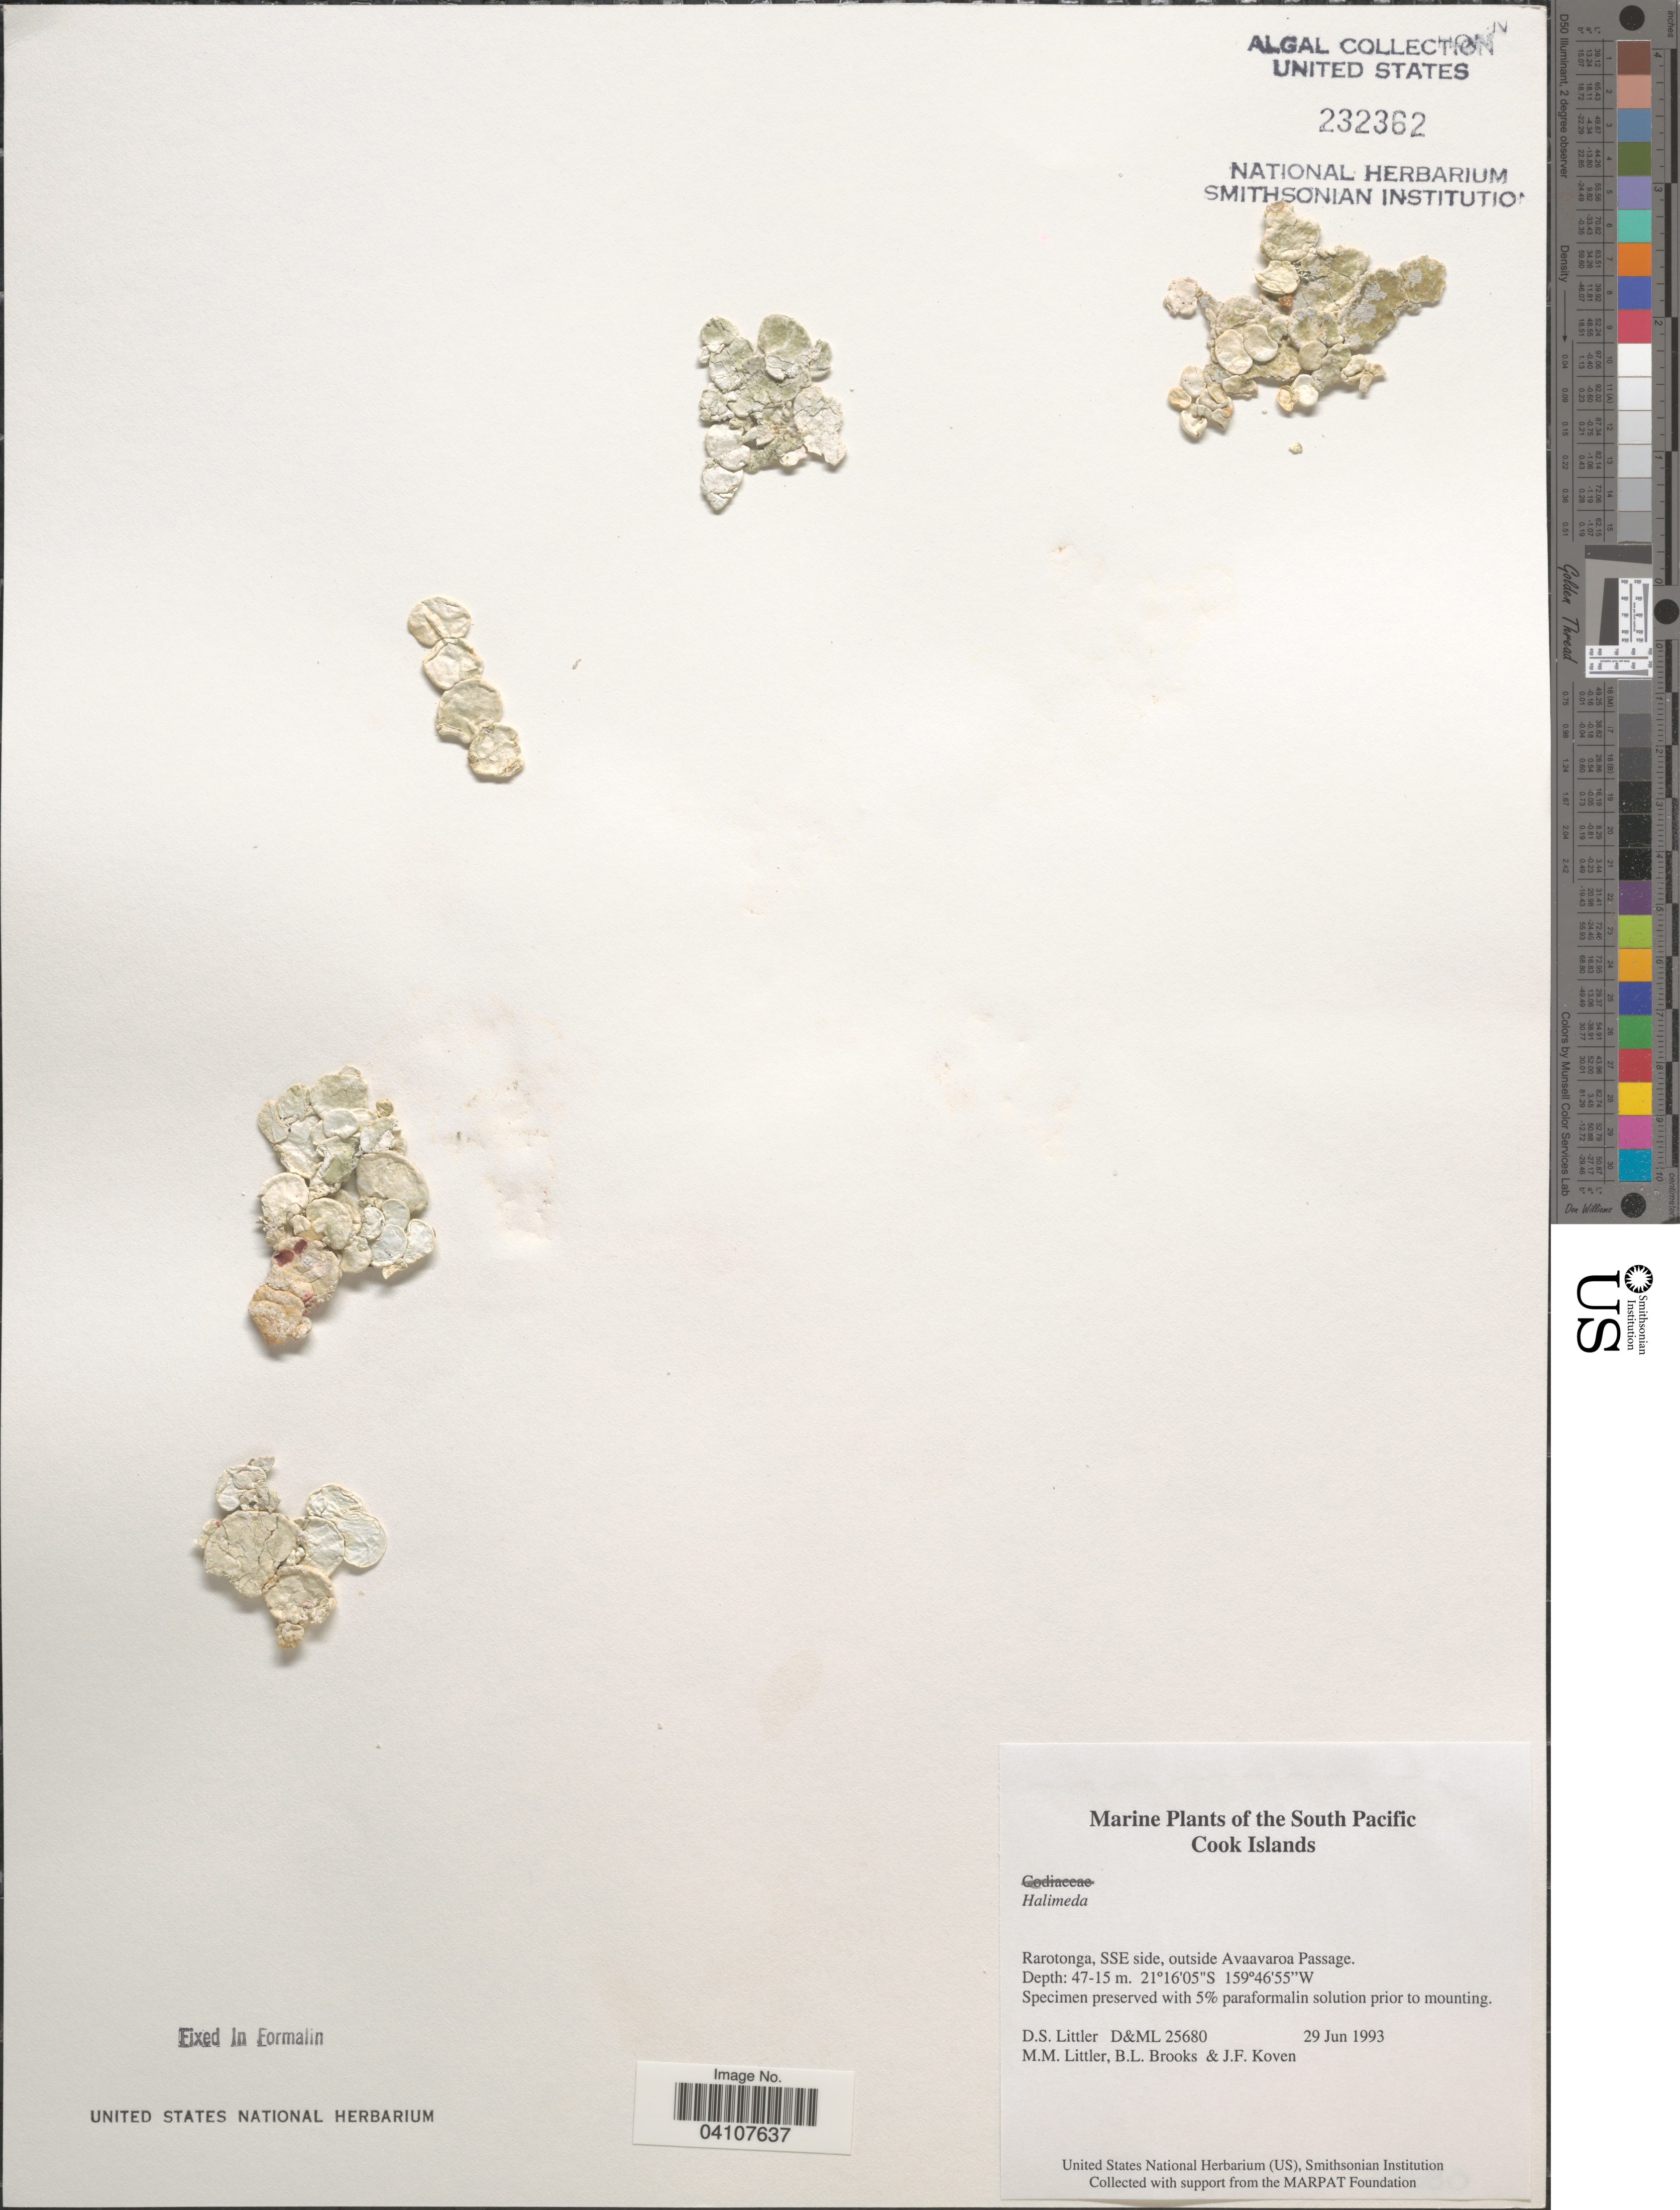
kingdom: Plantae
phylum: Chlorophyta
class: Ulvophyceae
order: Bryopsidales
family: Halimedaceae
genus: Halimeda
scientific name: Halimeda sp.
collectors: D. S. Littler, B. Brooks & J. Koven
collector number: D&ML25680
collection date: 1993-06-29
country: Cook Islands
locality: South Pacific. Rarotonga, SSE side, outside Avaavaroa Passage.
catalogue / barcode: US 232362